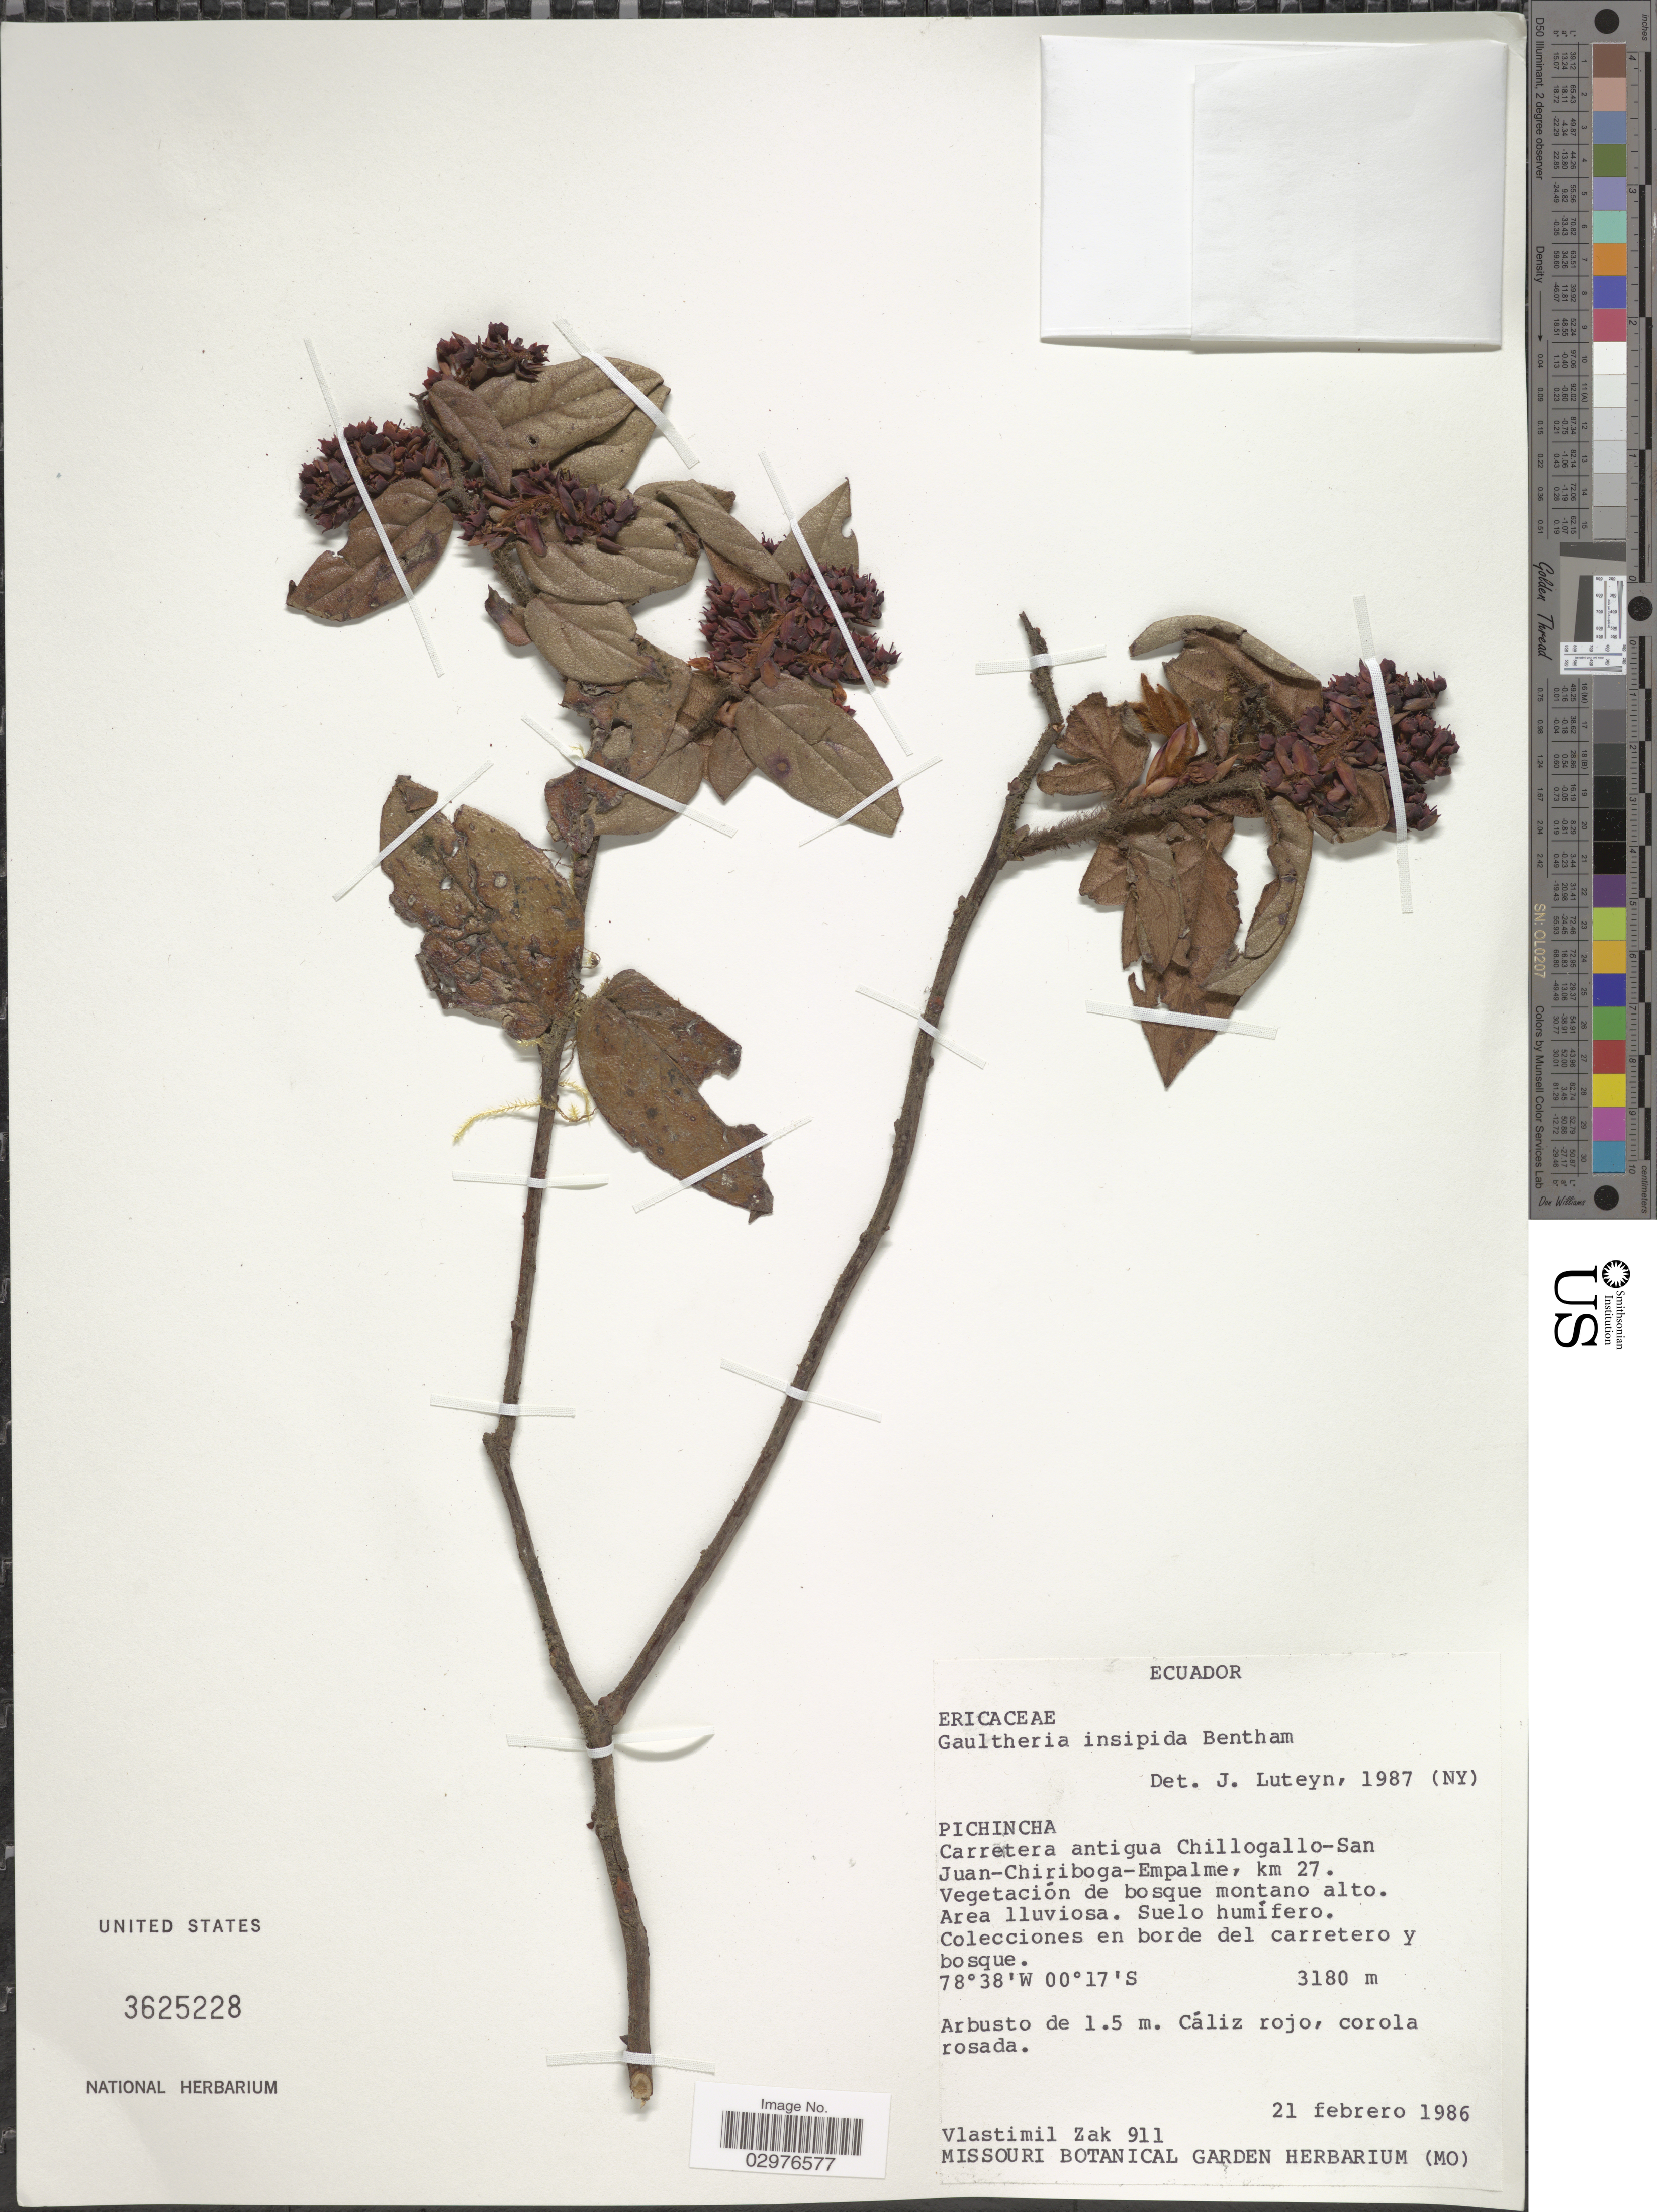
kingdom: Plantae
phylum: Tracheophyta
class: Magnoliopsida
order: Ericales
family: Ericaceae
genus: Gaultheria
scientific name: Gaultheria insipida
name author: Benth.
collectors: V. Zak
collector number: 911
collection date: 1986-02-21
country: Ecuador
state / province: Pichincha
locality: Carretera antigua Chillogallo-San Juan-Chiriboga-Empalme, km 27.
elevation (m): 3180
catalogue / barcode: US 3625228